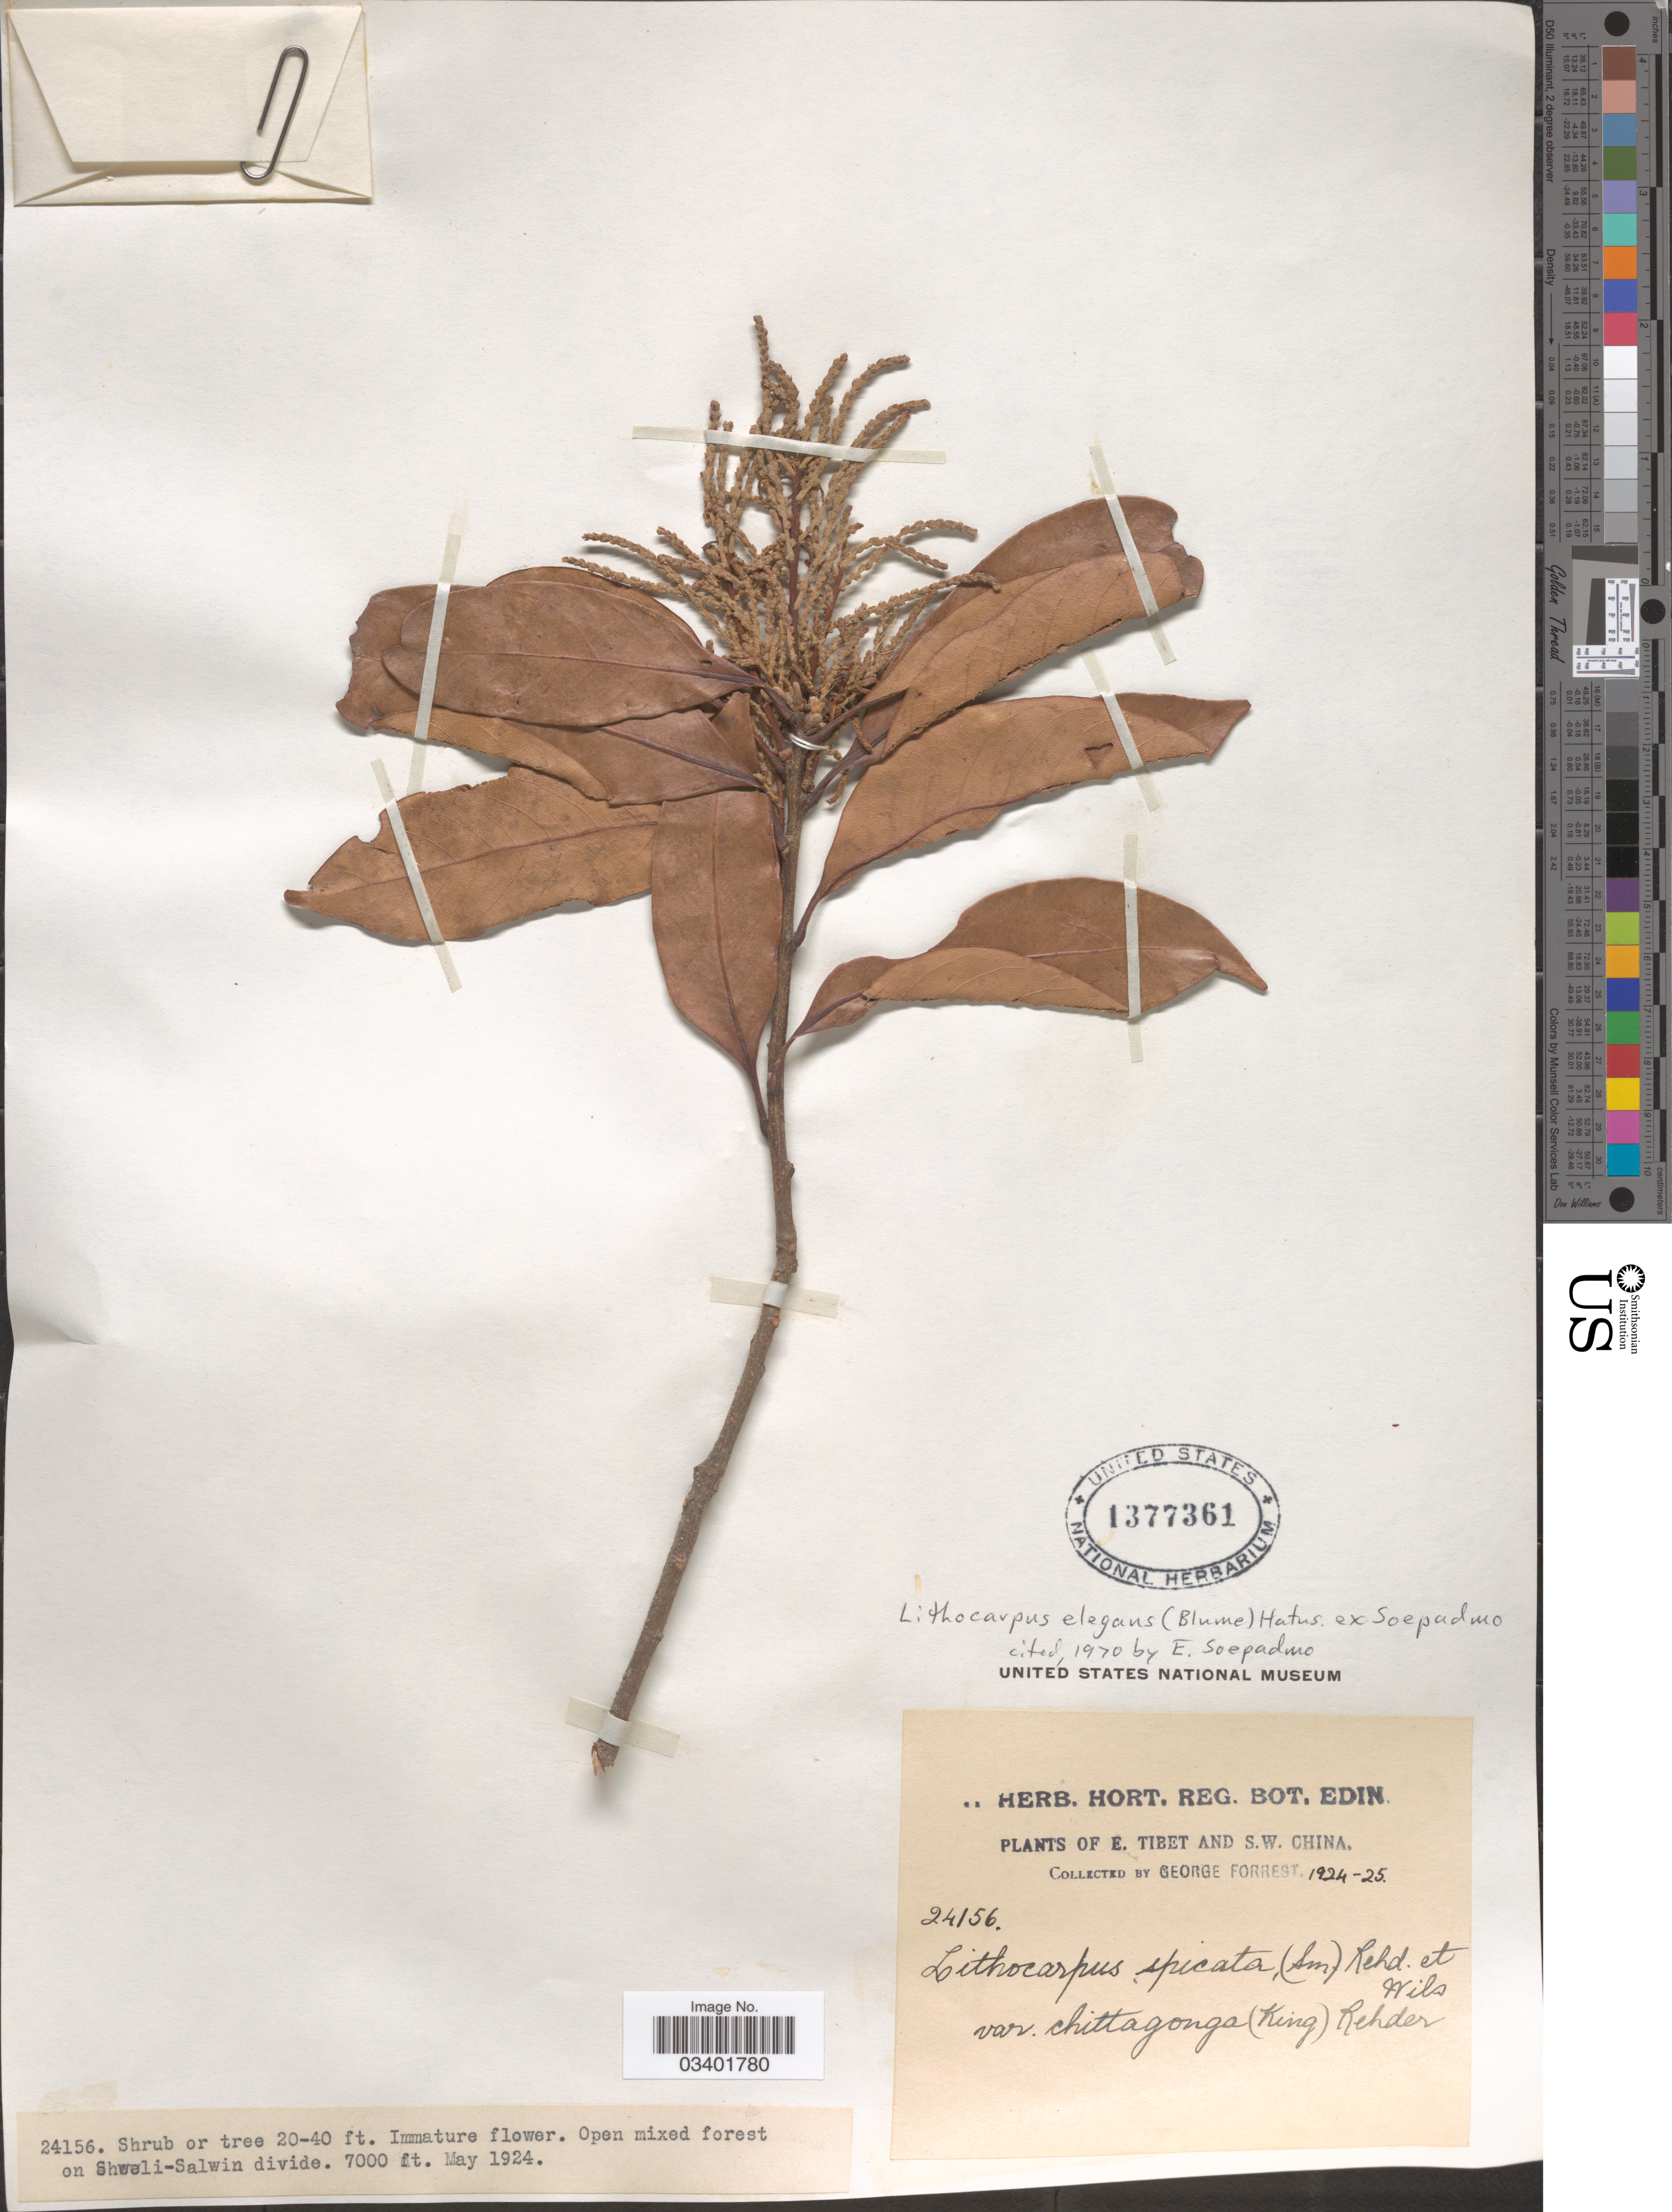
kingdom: Plantae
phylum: Tracheophyta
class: Magnoliopsida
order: Fagales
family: Fagaceae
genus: Lithocarpus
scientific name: Lithocarpus elegans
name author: (Blume) Hatus. ex Soepadmo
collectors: G. Forrest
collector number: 24156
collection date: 1924-05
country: China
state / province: Xizang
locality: E. Tibet and S.W. China. Open mixed forest on Shweli-Salwin divide.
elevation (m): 2134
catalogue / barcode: US 1377361